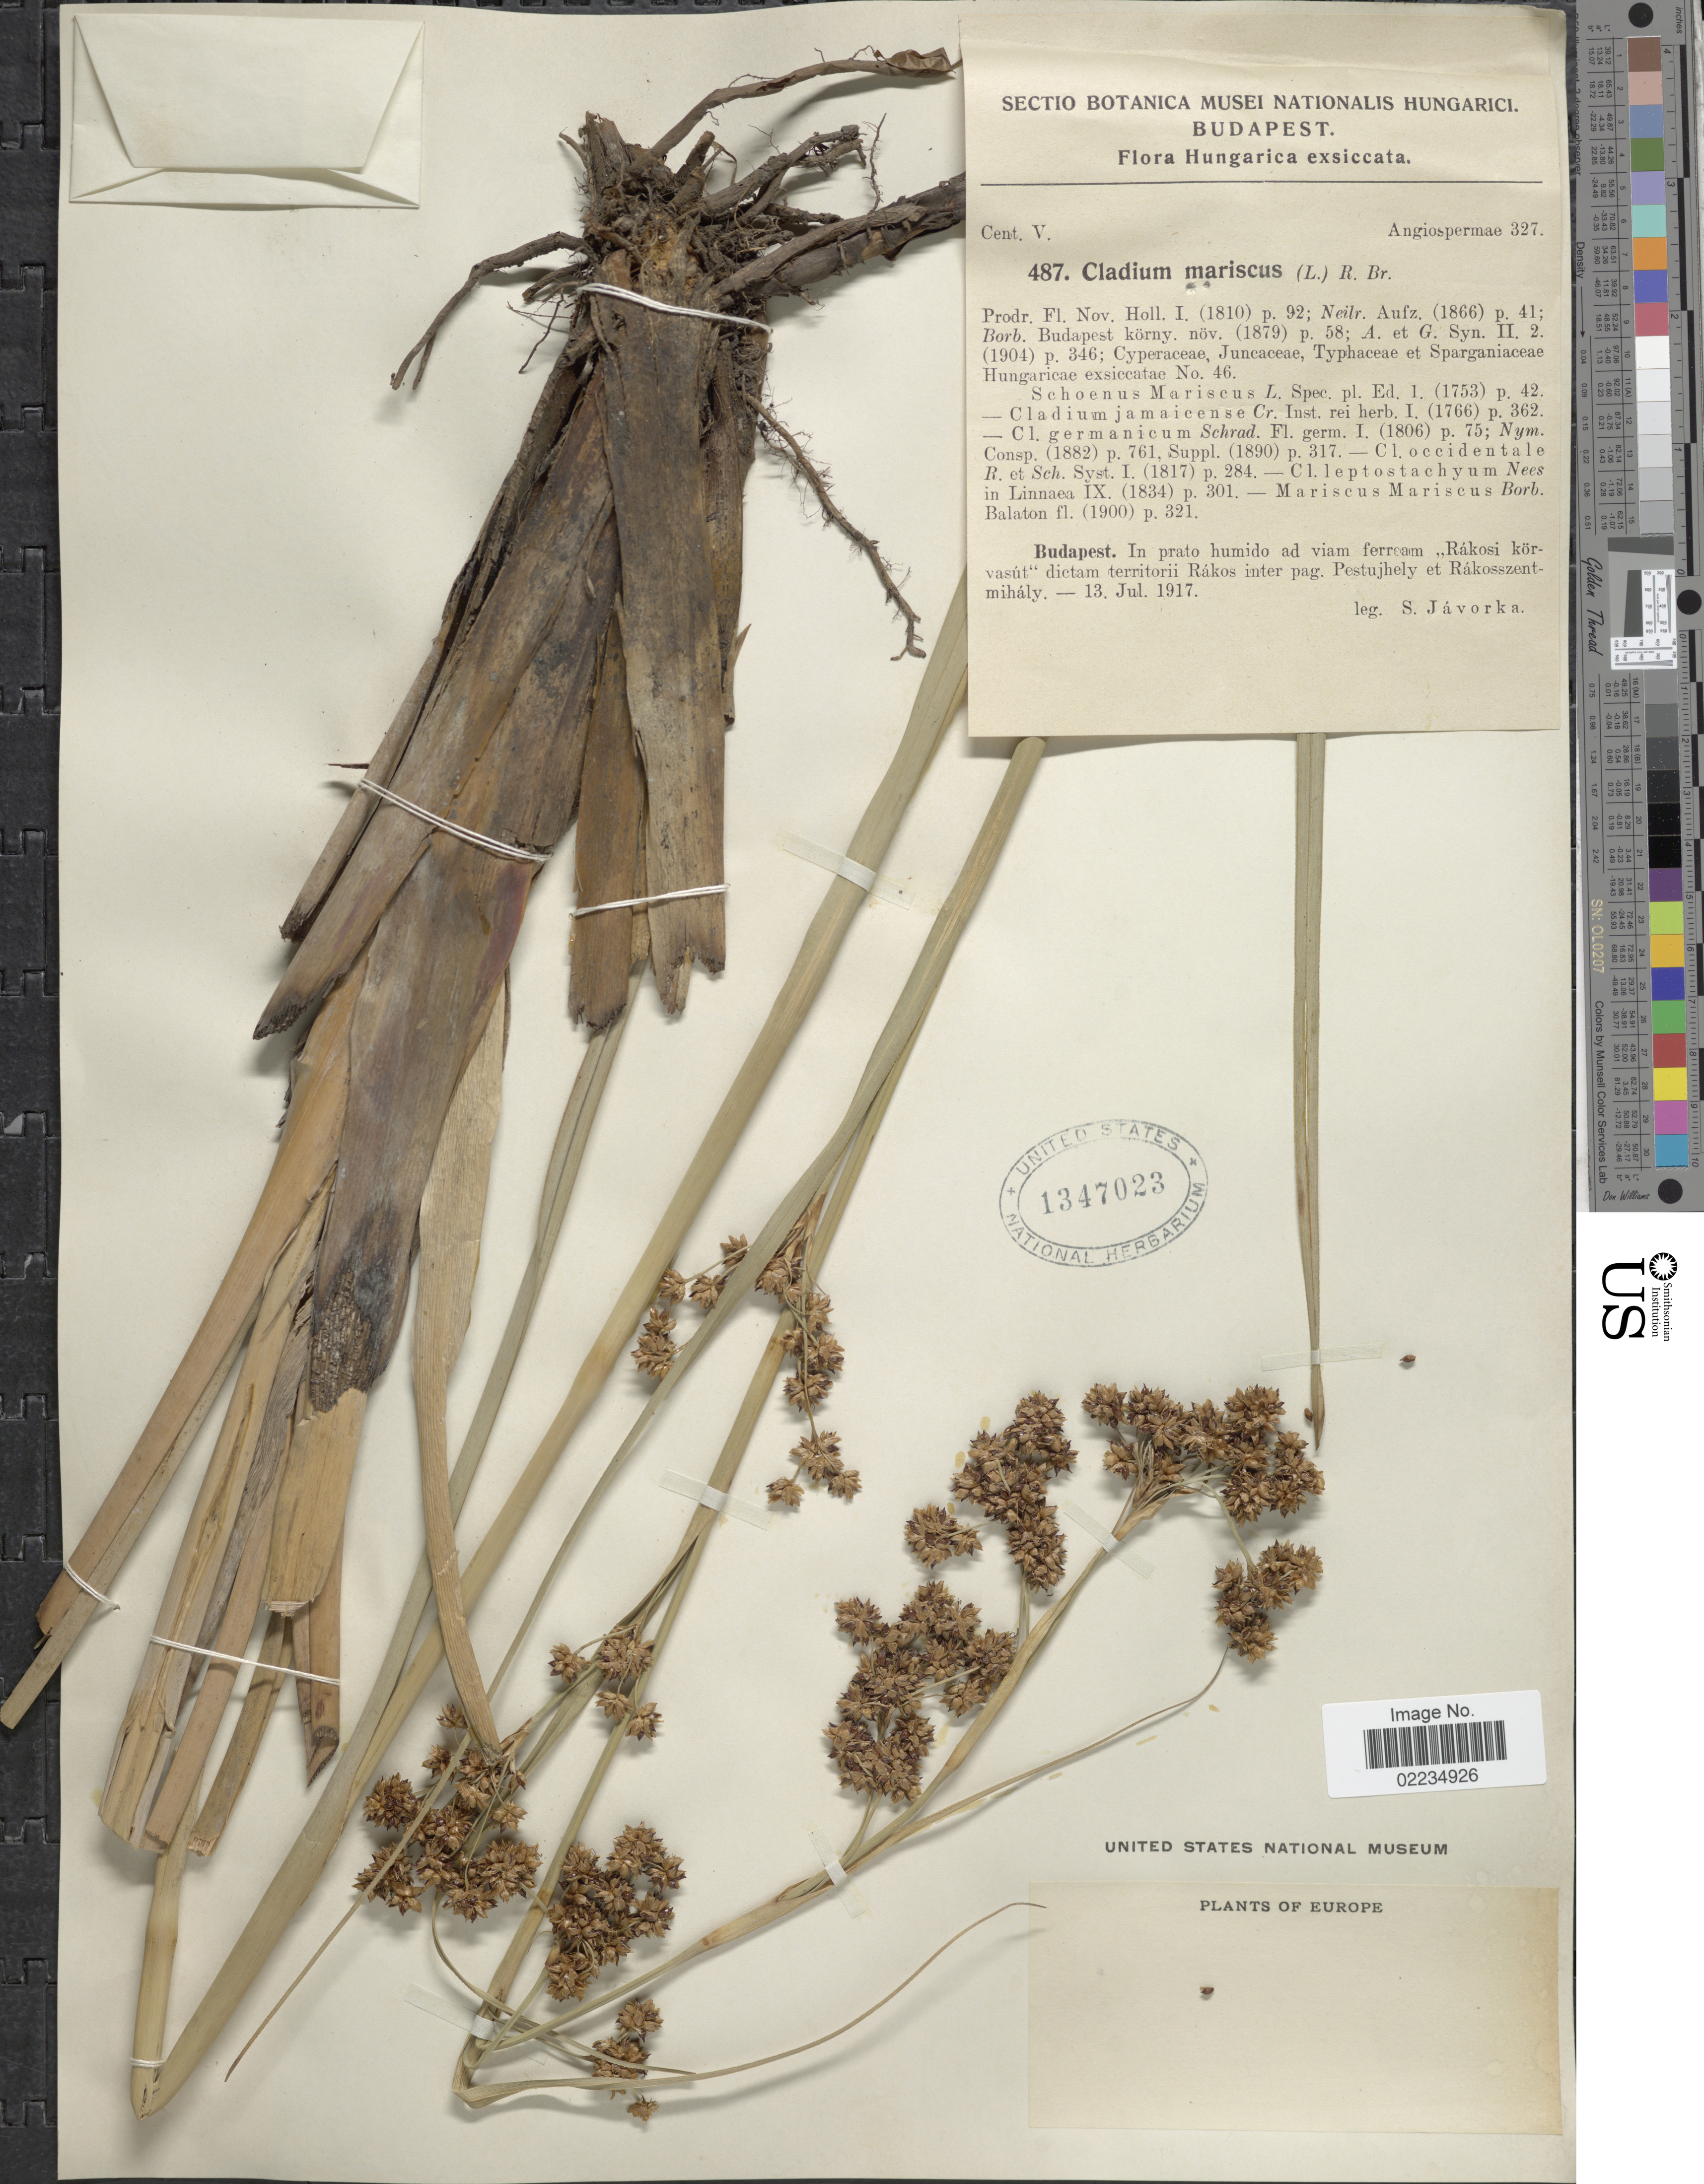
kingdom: Plantae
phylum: Tracheophyta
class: Liliopsida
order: Poales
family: Cyperaceae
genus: Cladium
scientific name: Cladium mariscus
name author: (L.) Pohl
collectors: S. Javorka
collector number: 487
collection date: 1917-07-13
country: Hungary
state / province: Budapest, Capital District of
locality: Budapest, In prato humido ad viam ferream, Rakosi korvasut, dictam territorii Rakos inter pag. Pestujhely et Rakosszentmihaly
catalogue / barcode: US 1347023